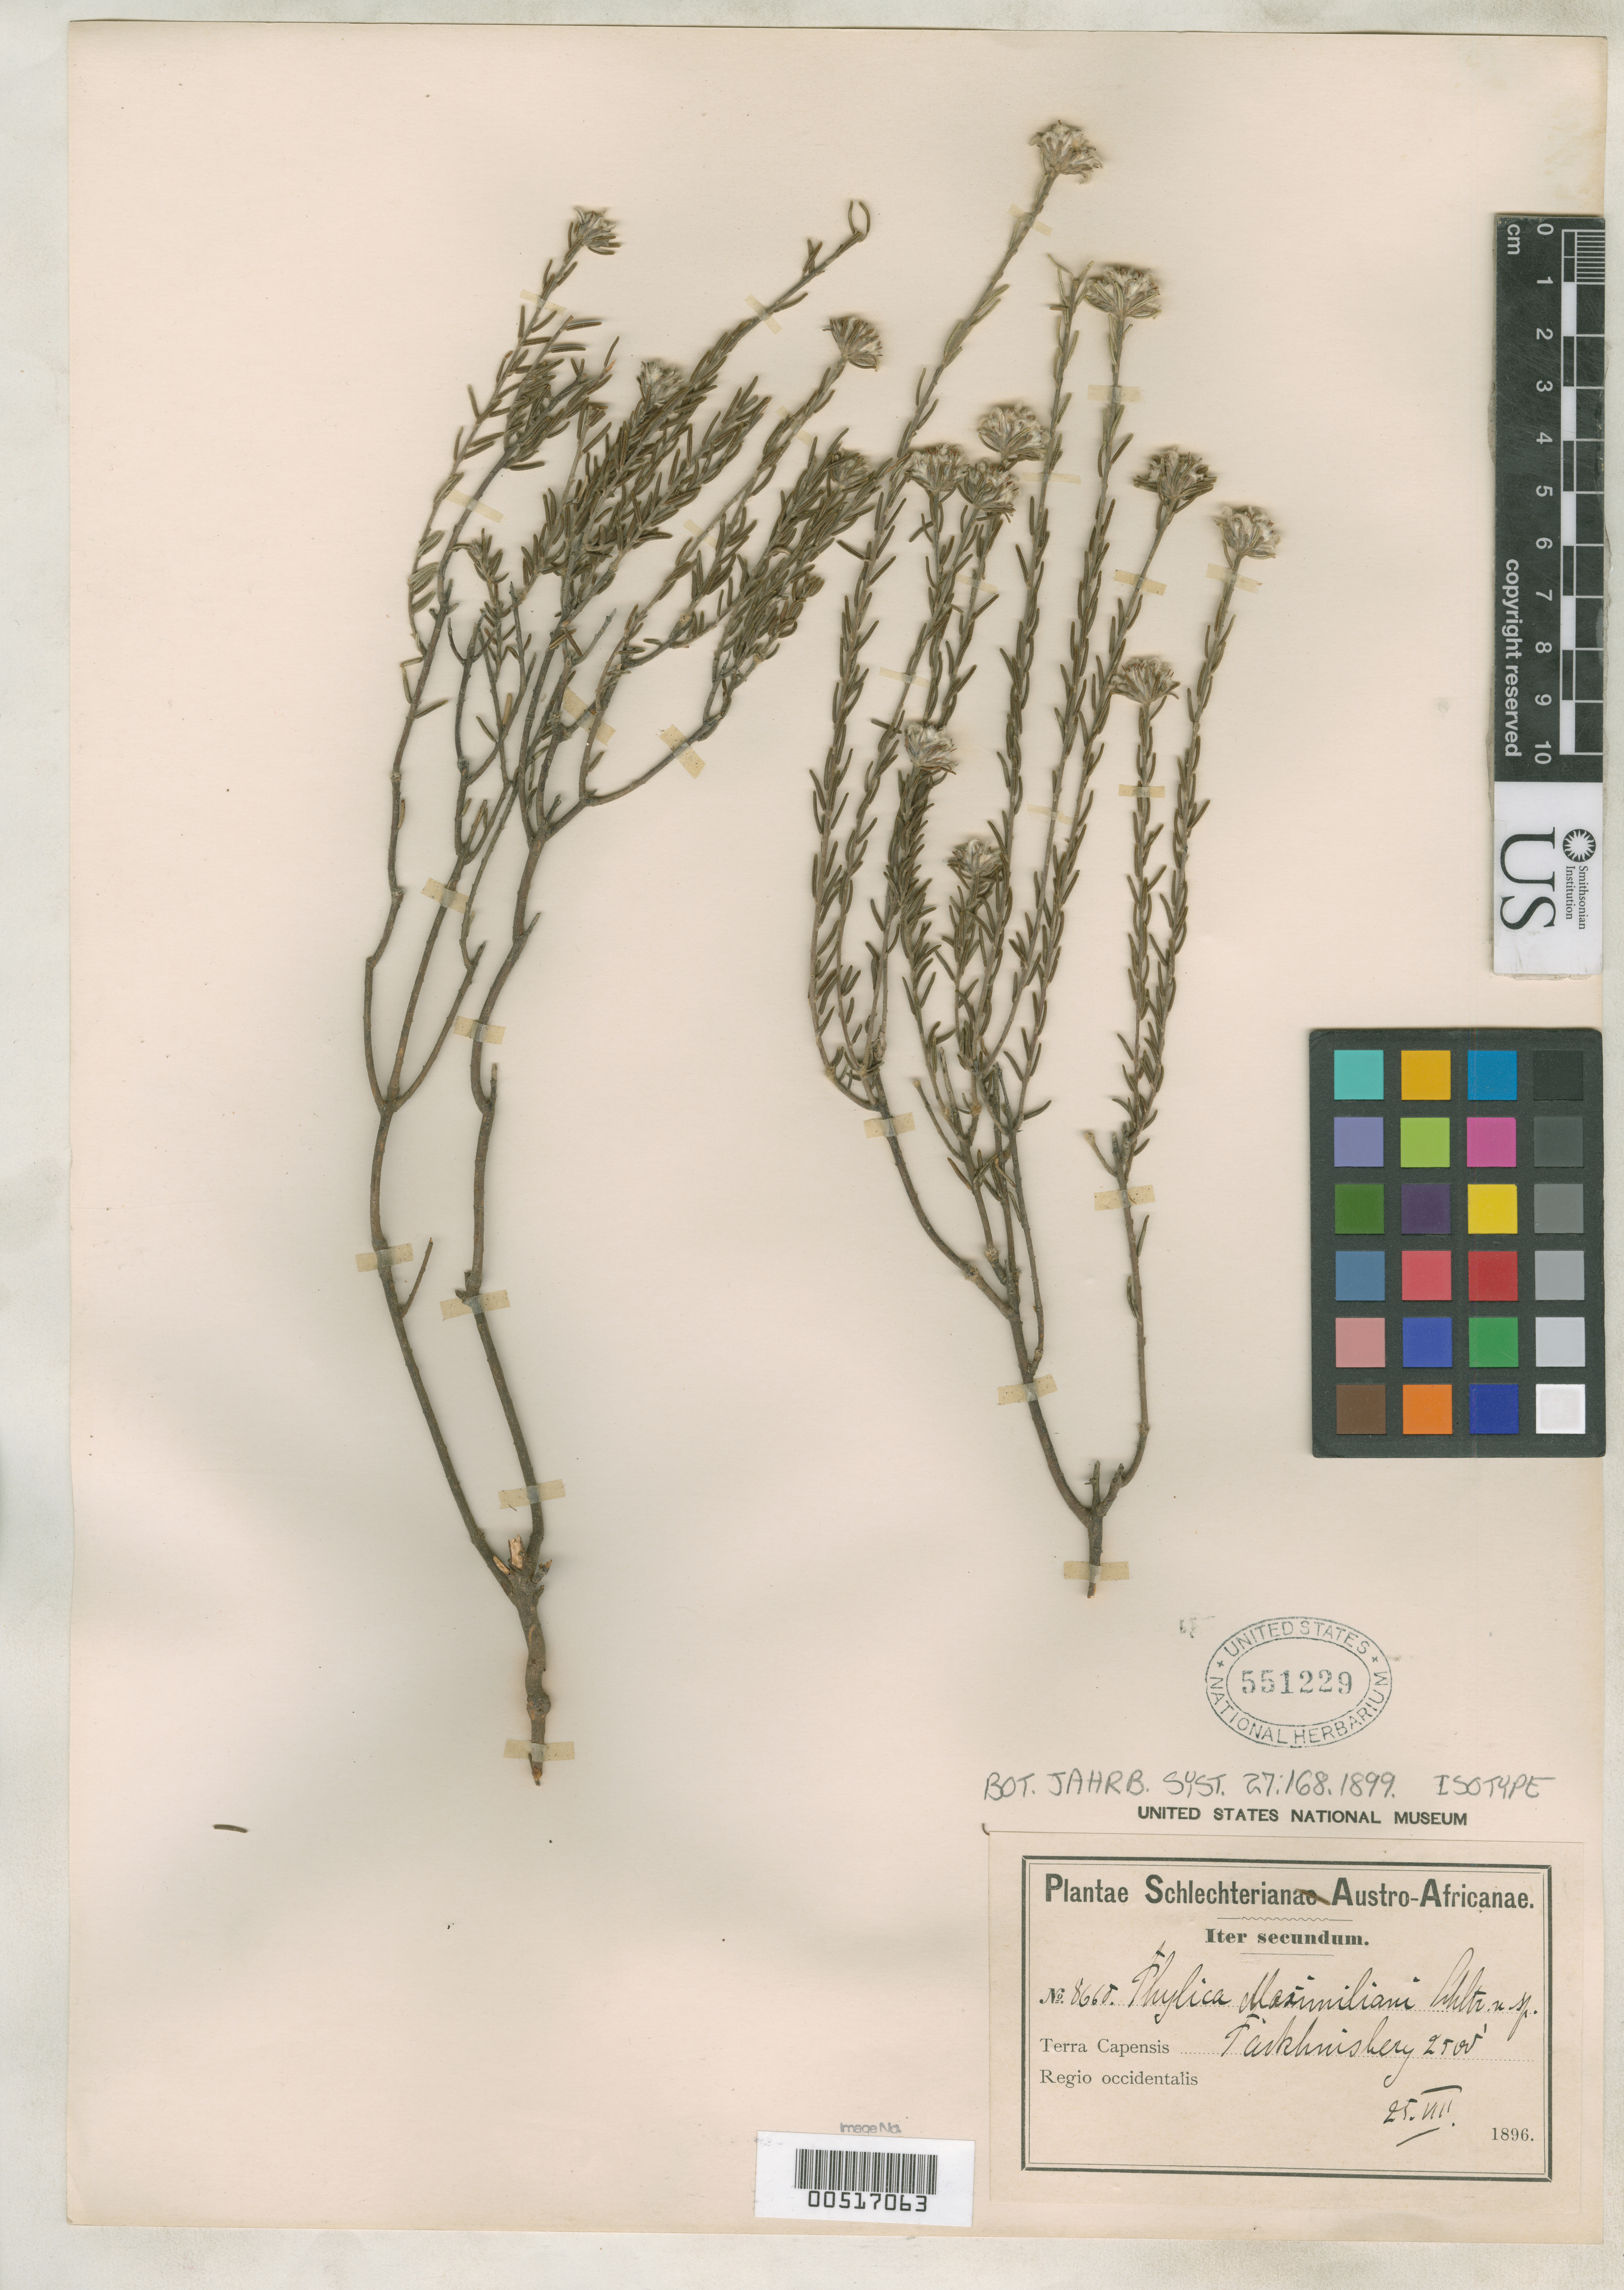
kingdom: Plantae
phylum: Tracheophyta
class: Magnoliopsida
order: Rosales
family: Rhamnaceae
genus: Phylica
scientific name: Phylica maximiliani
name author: Schltr.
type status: Isotype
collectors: F. R. R. Schlechter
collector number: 8660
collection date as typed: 25 Aug 1896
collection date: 1896-08-25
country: South Africa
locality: Packhuisberg.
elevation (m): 762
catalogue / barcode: US 551229